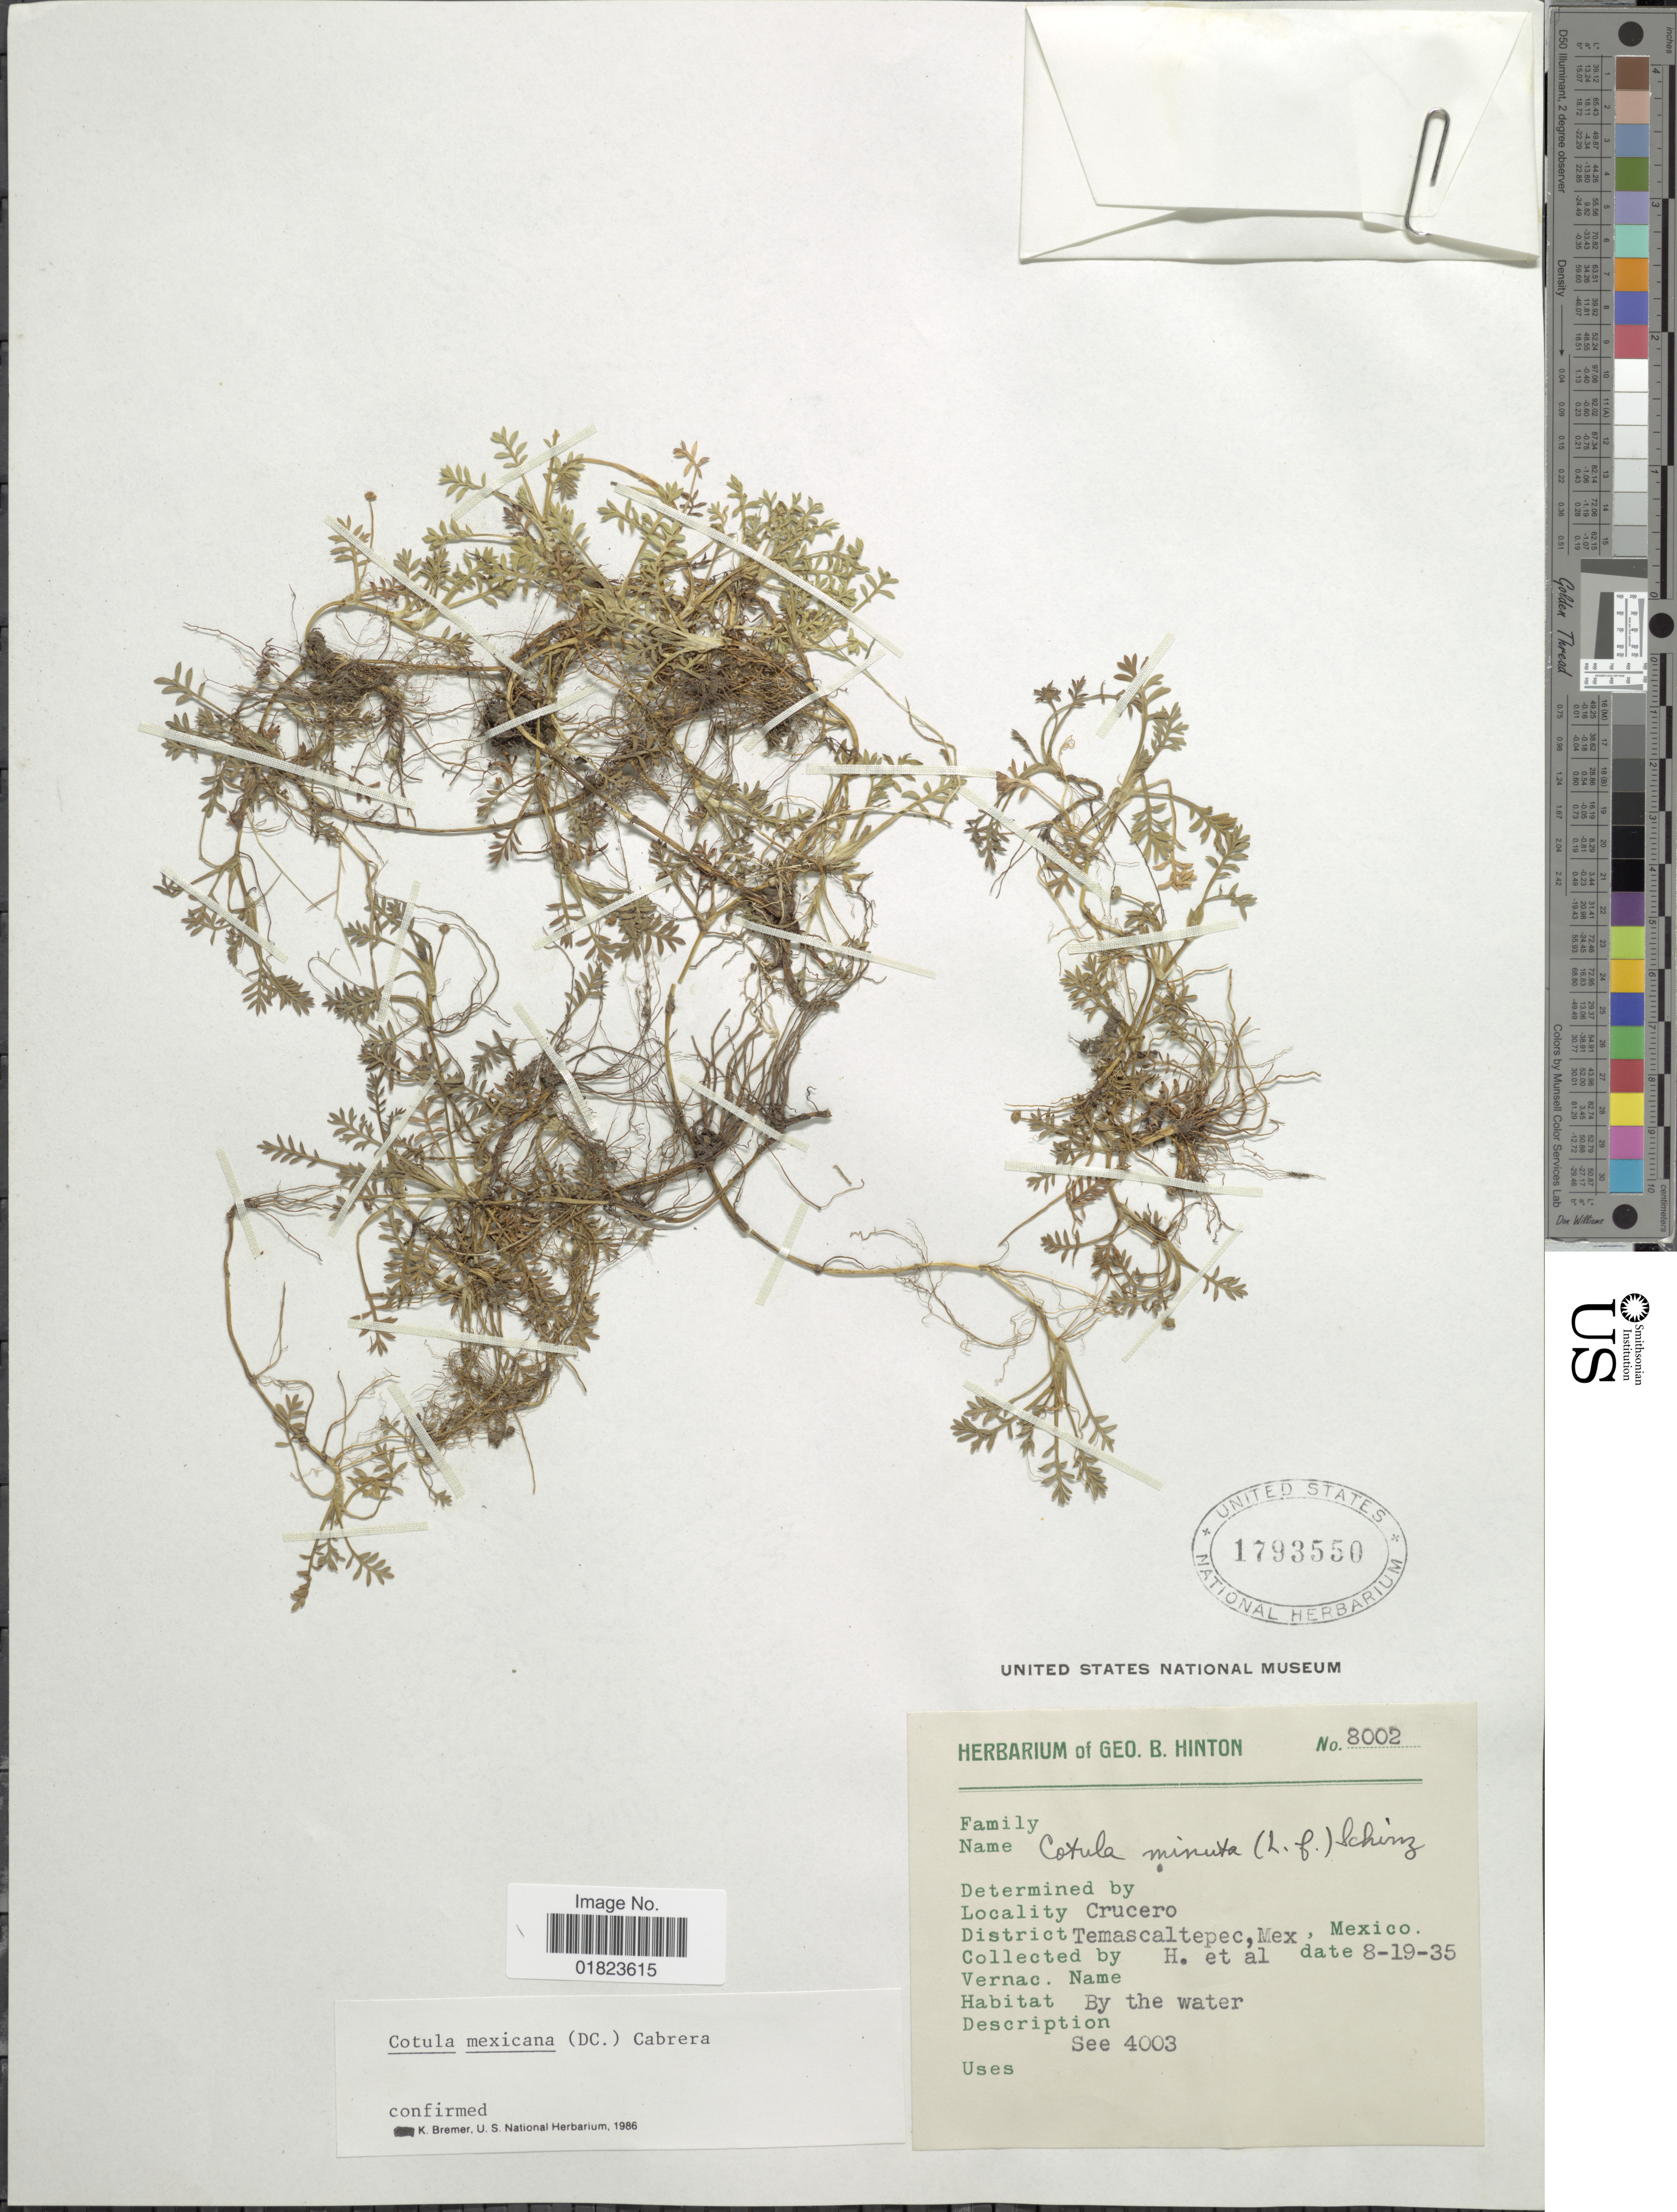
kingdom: Plantae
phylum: Tracheophyta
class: Magnoliopsida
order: Asterales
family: Asteraceae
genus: Cotula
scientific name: Cotula mexicana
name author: (DC.) Cabrera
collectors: G. B. Hinton & et al.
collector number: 8002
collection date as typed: Transcribed d/m/y: 19/8/35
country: Mexico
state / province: México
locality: Crucero, Temascaltepec, Mex. Mexico.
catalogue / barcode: US 1793550